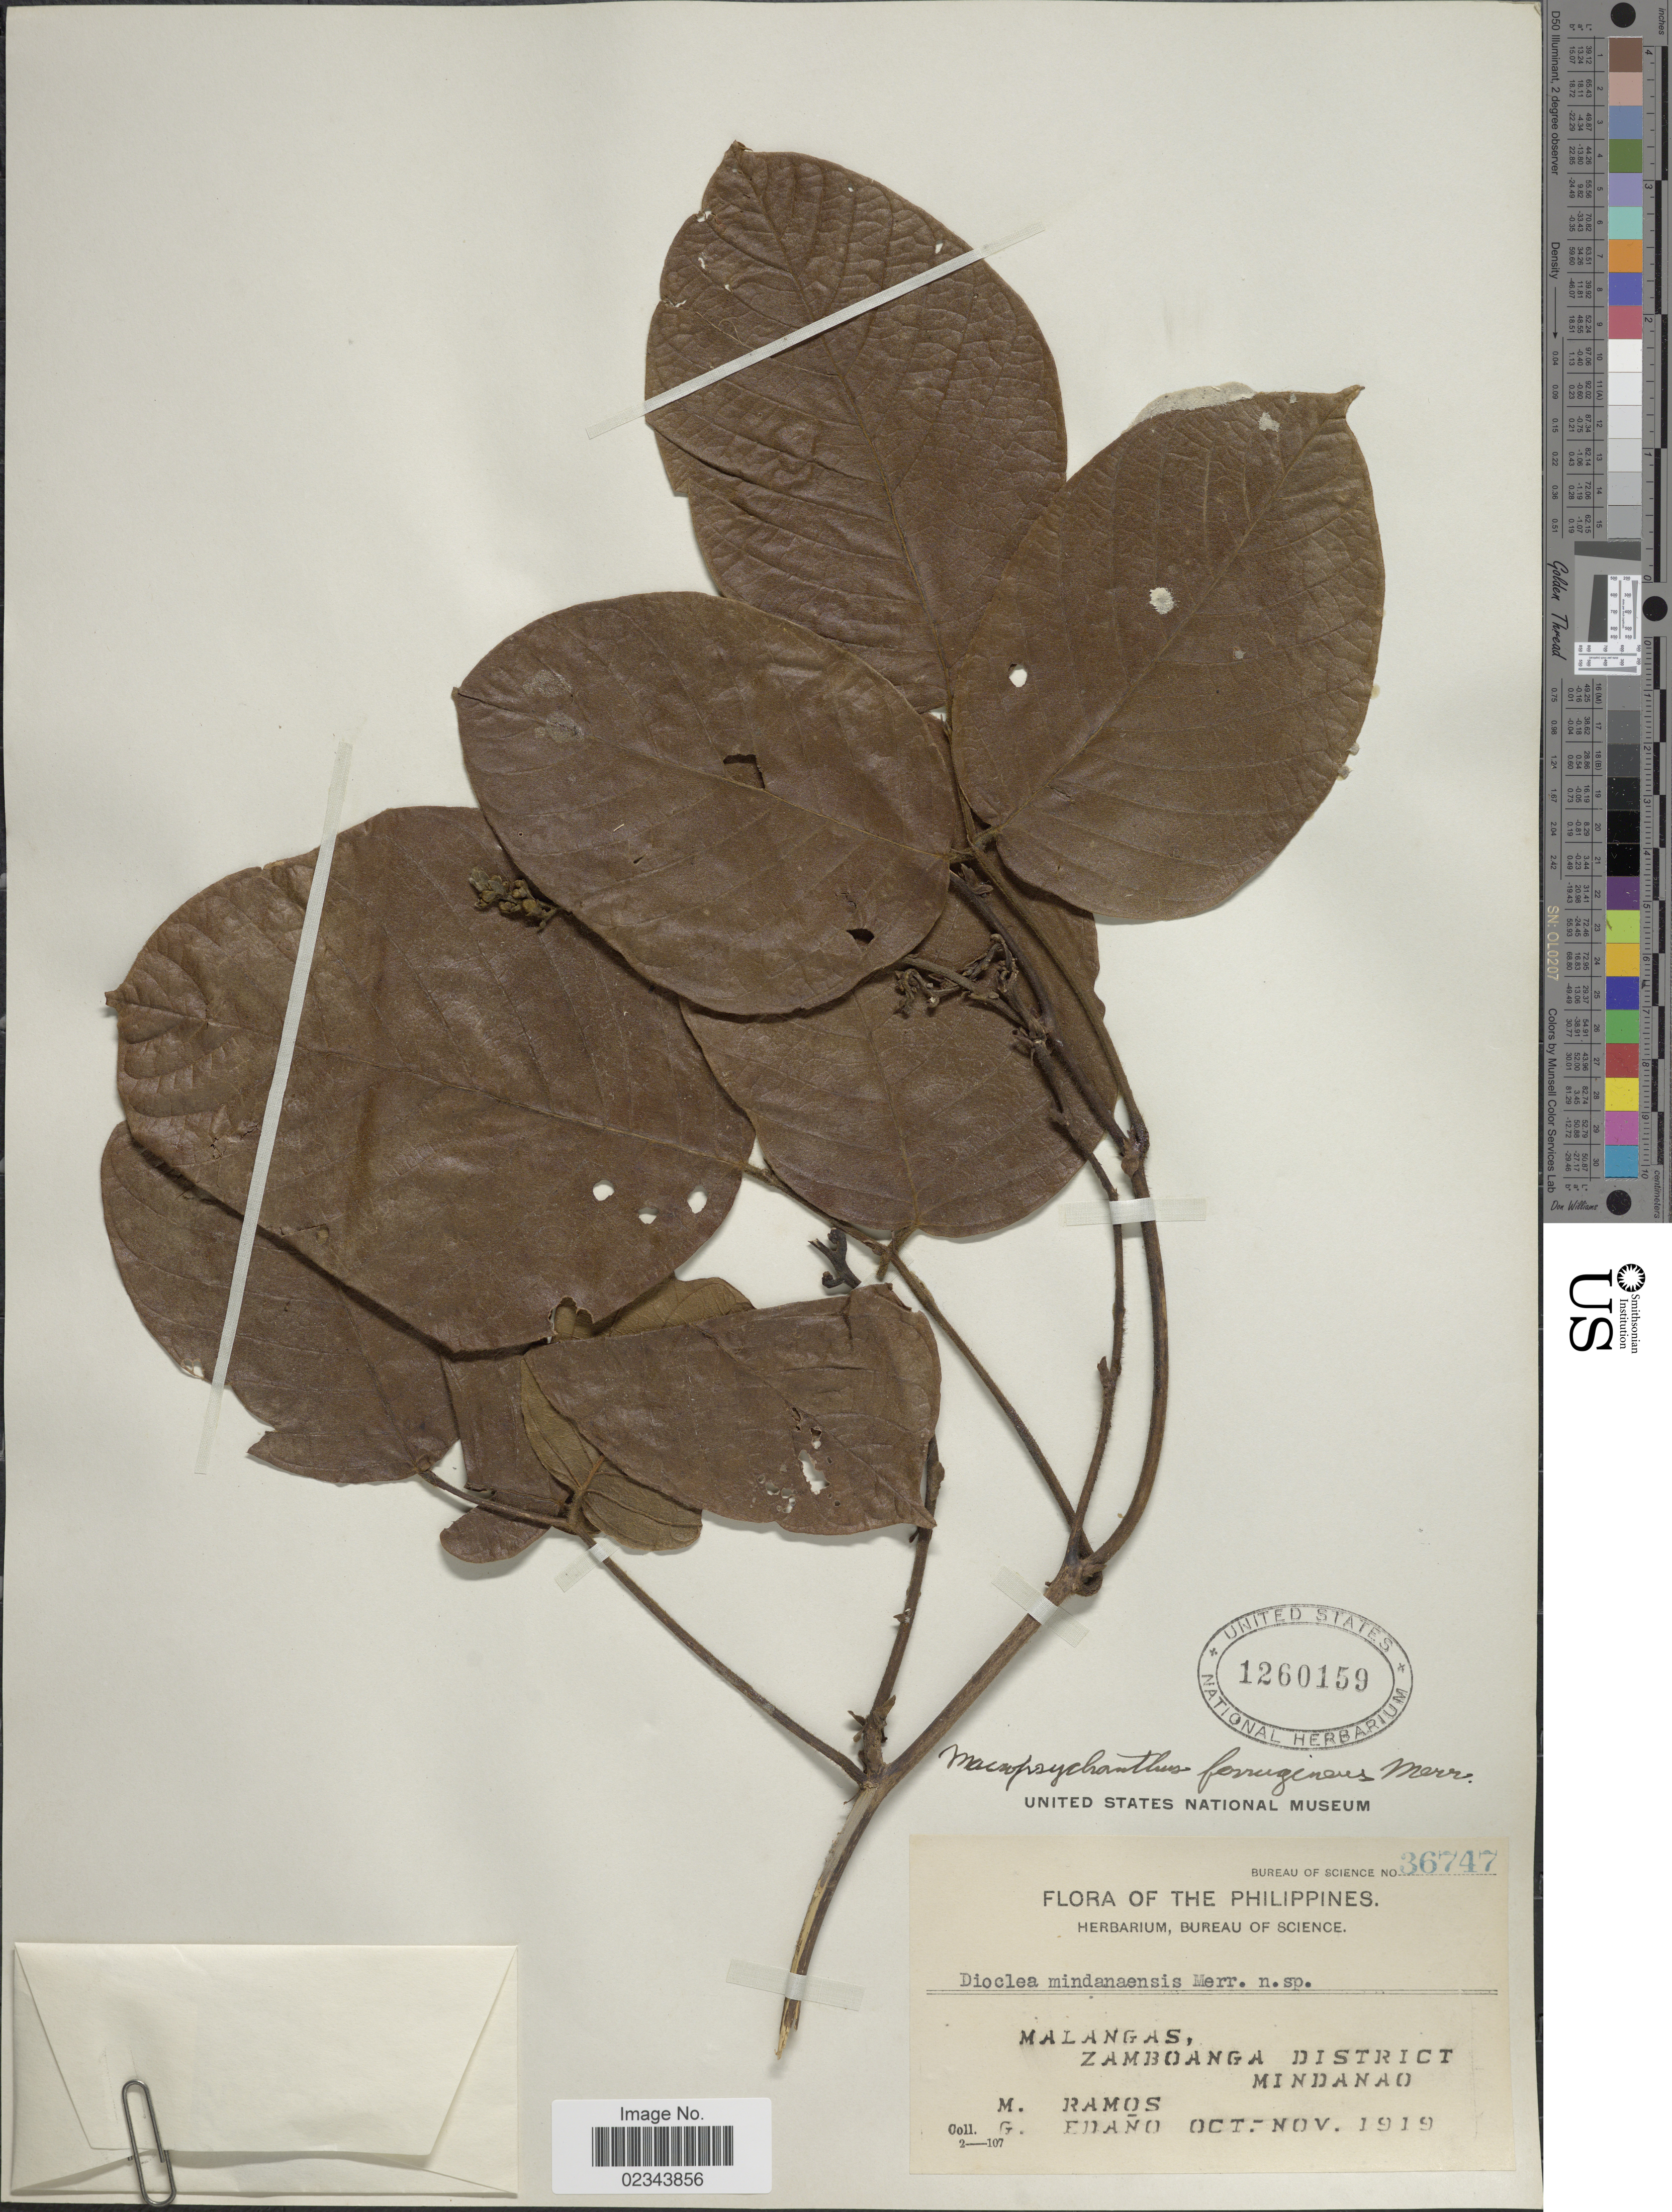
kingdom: Plantae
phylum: Tracheophyta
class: Magnoliopsida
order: Fabales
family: Fabaceae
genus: Macropsychanthus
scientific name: Macropsychanthus ferrugineus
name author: Merr.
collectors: M. Balderamos & G. Edaño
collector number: Bureau of Science 36747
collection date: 1919-10/1919-11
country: Philippines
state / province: Zamboanga Peninsula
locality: Malangas, Mindanao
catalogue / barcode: US 12060159